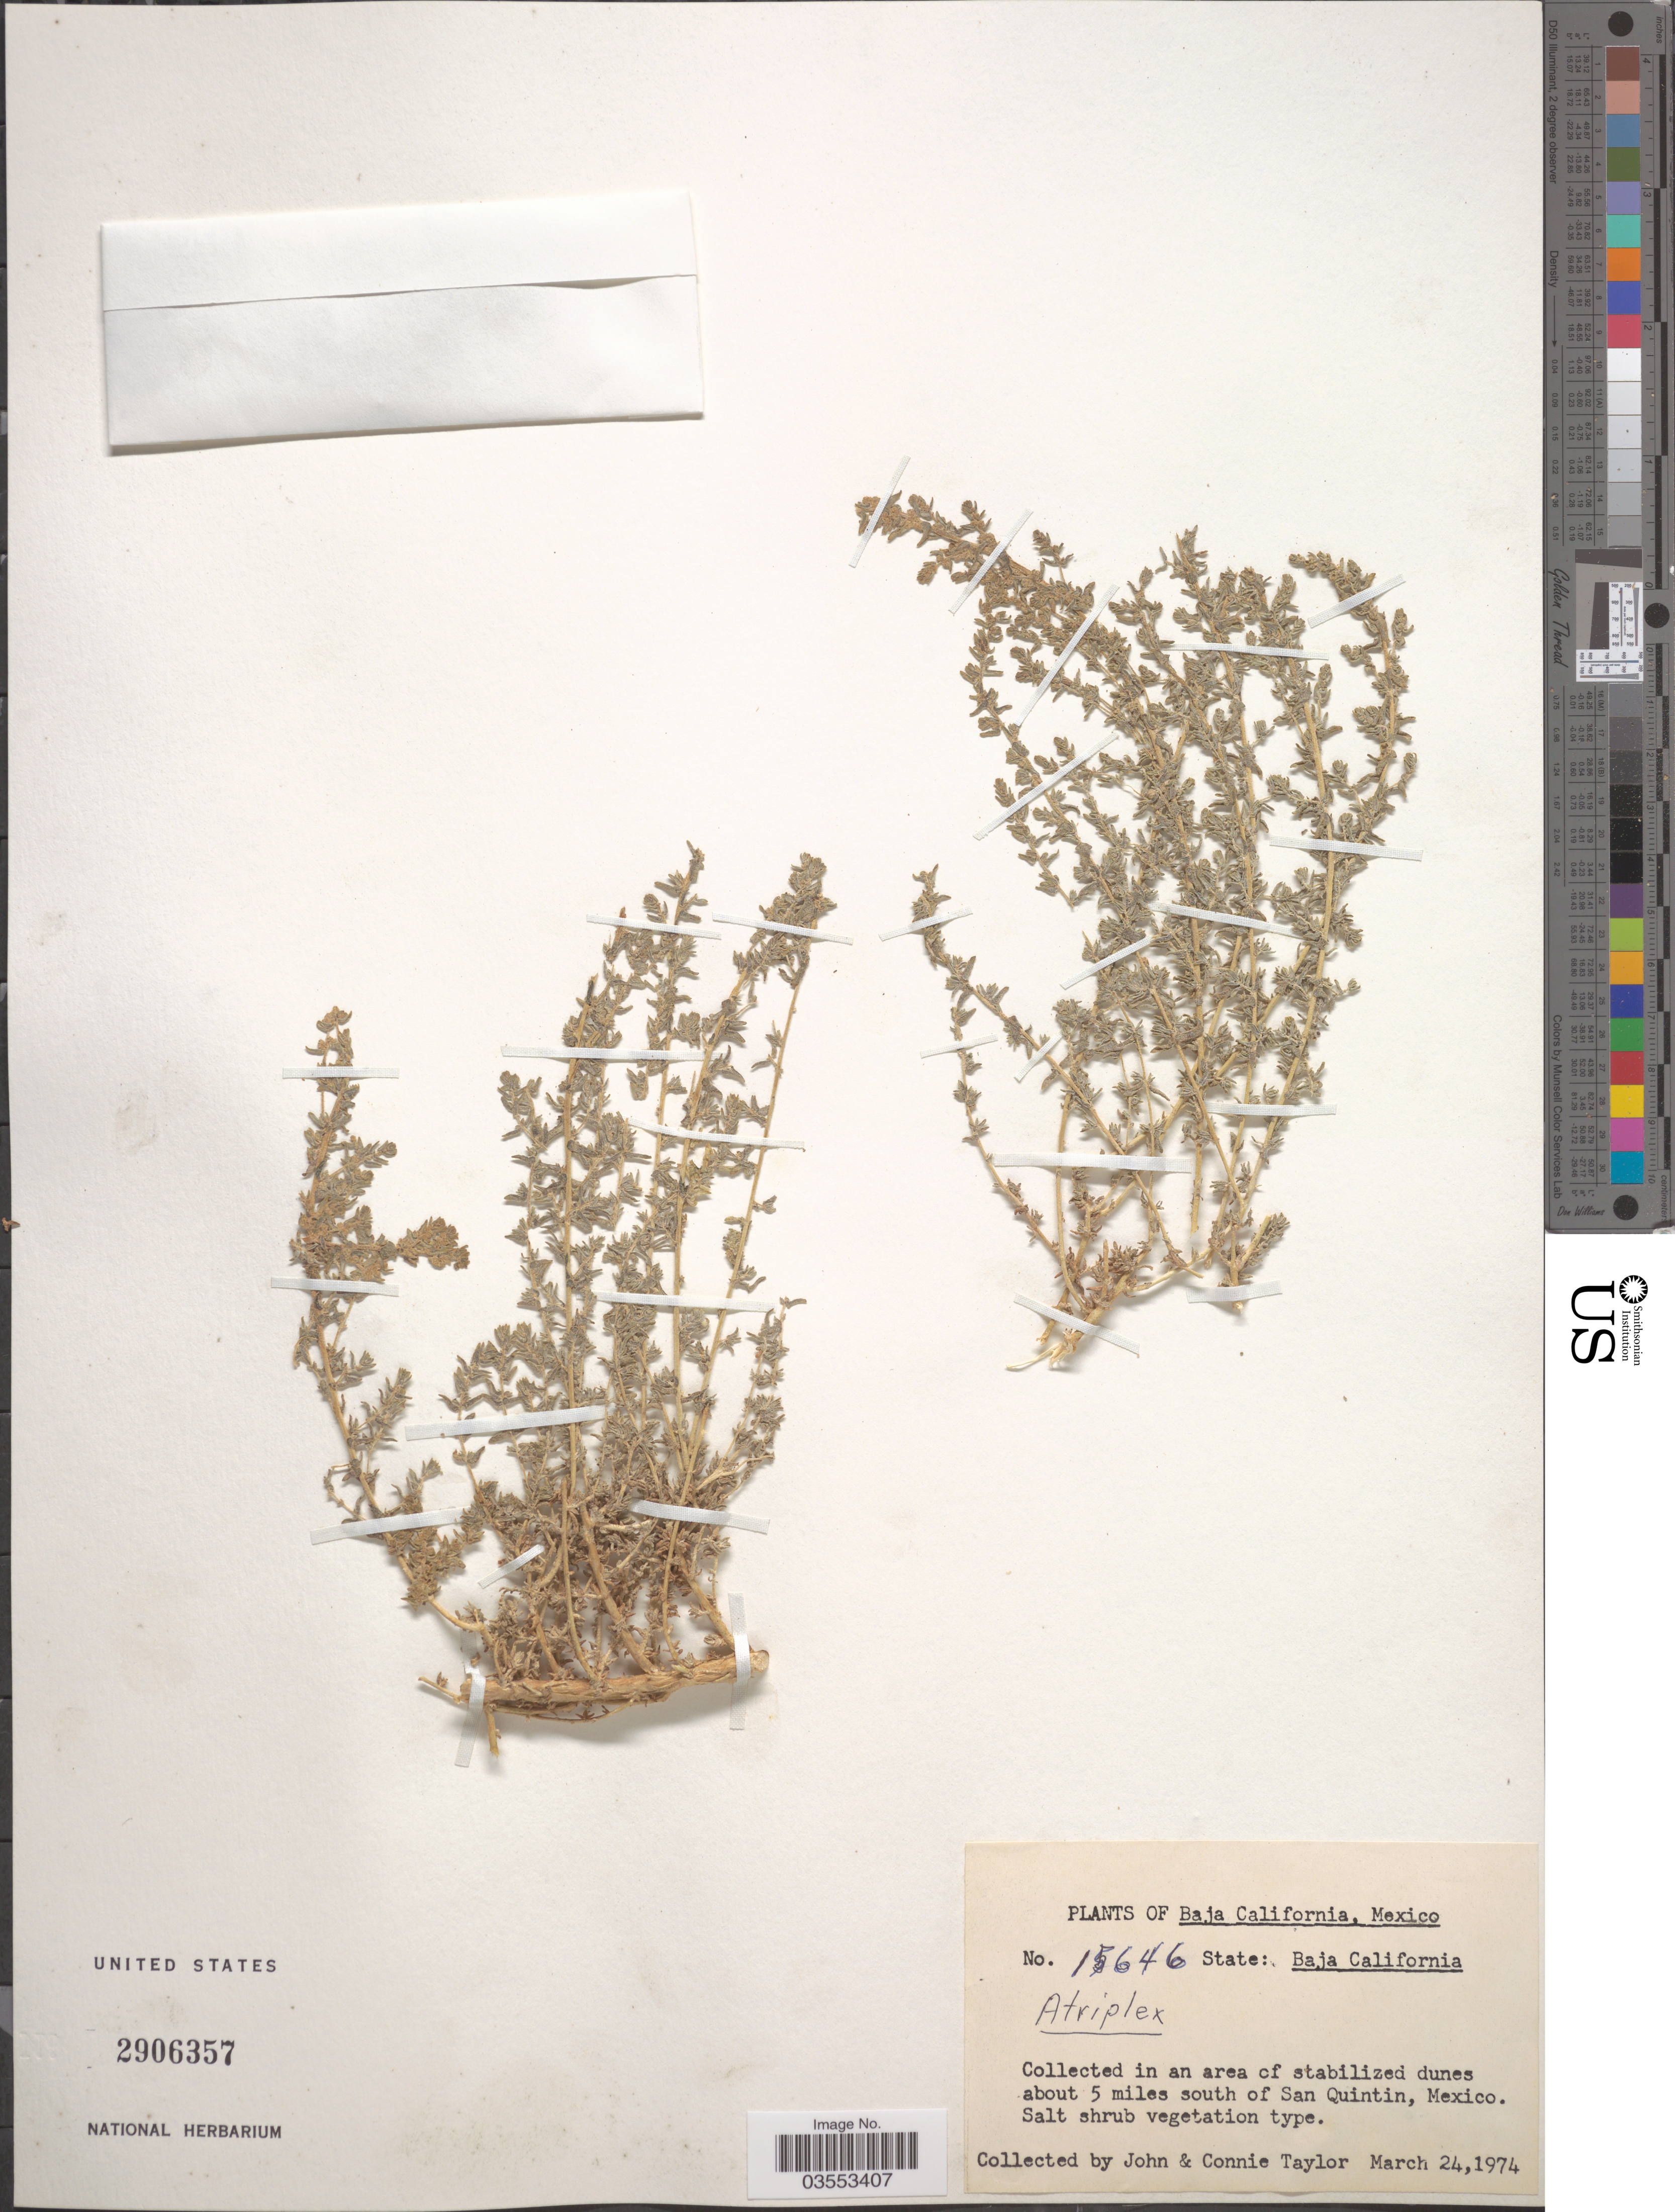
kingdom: Plantae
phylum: Tracheophyta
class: Magnoliopsida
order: Caryophyllales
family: Amaranthaceae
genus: Atriplex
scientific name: Atriplex sp.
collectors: J. Taylor & C. Taylor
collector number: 15646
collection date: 1974-03-24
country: Mexico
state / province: Baja California Norte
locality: In an area of stabilized dunes about 5 miles south of San Quintin.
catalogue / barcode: US 2906357